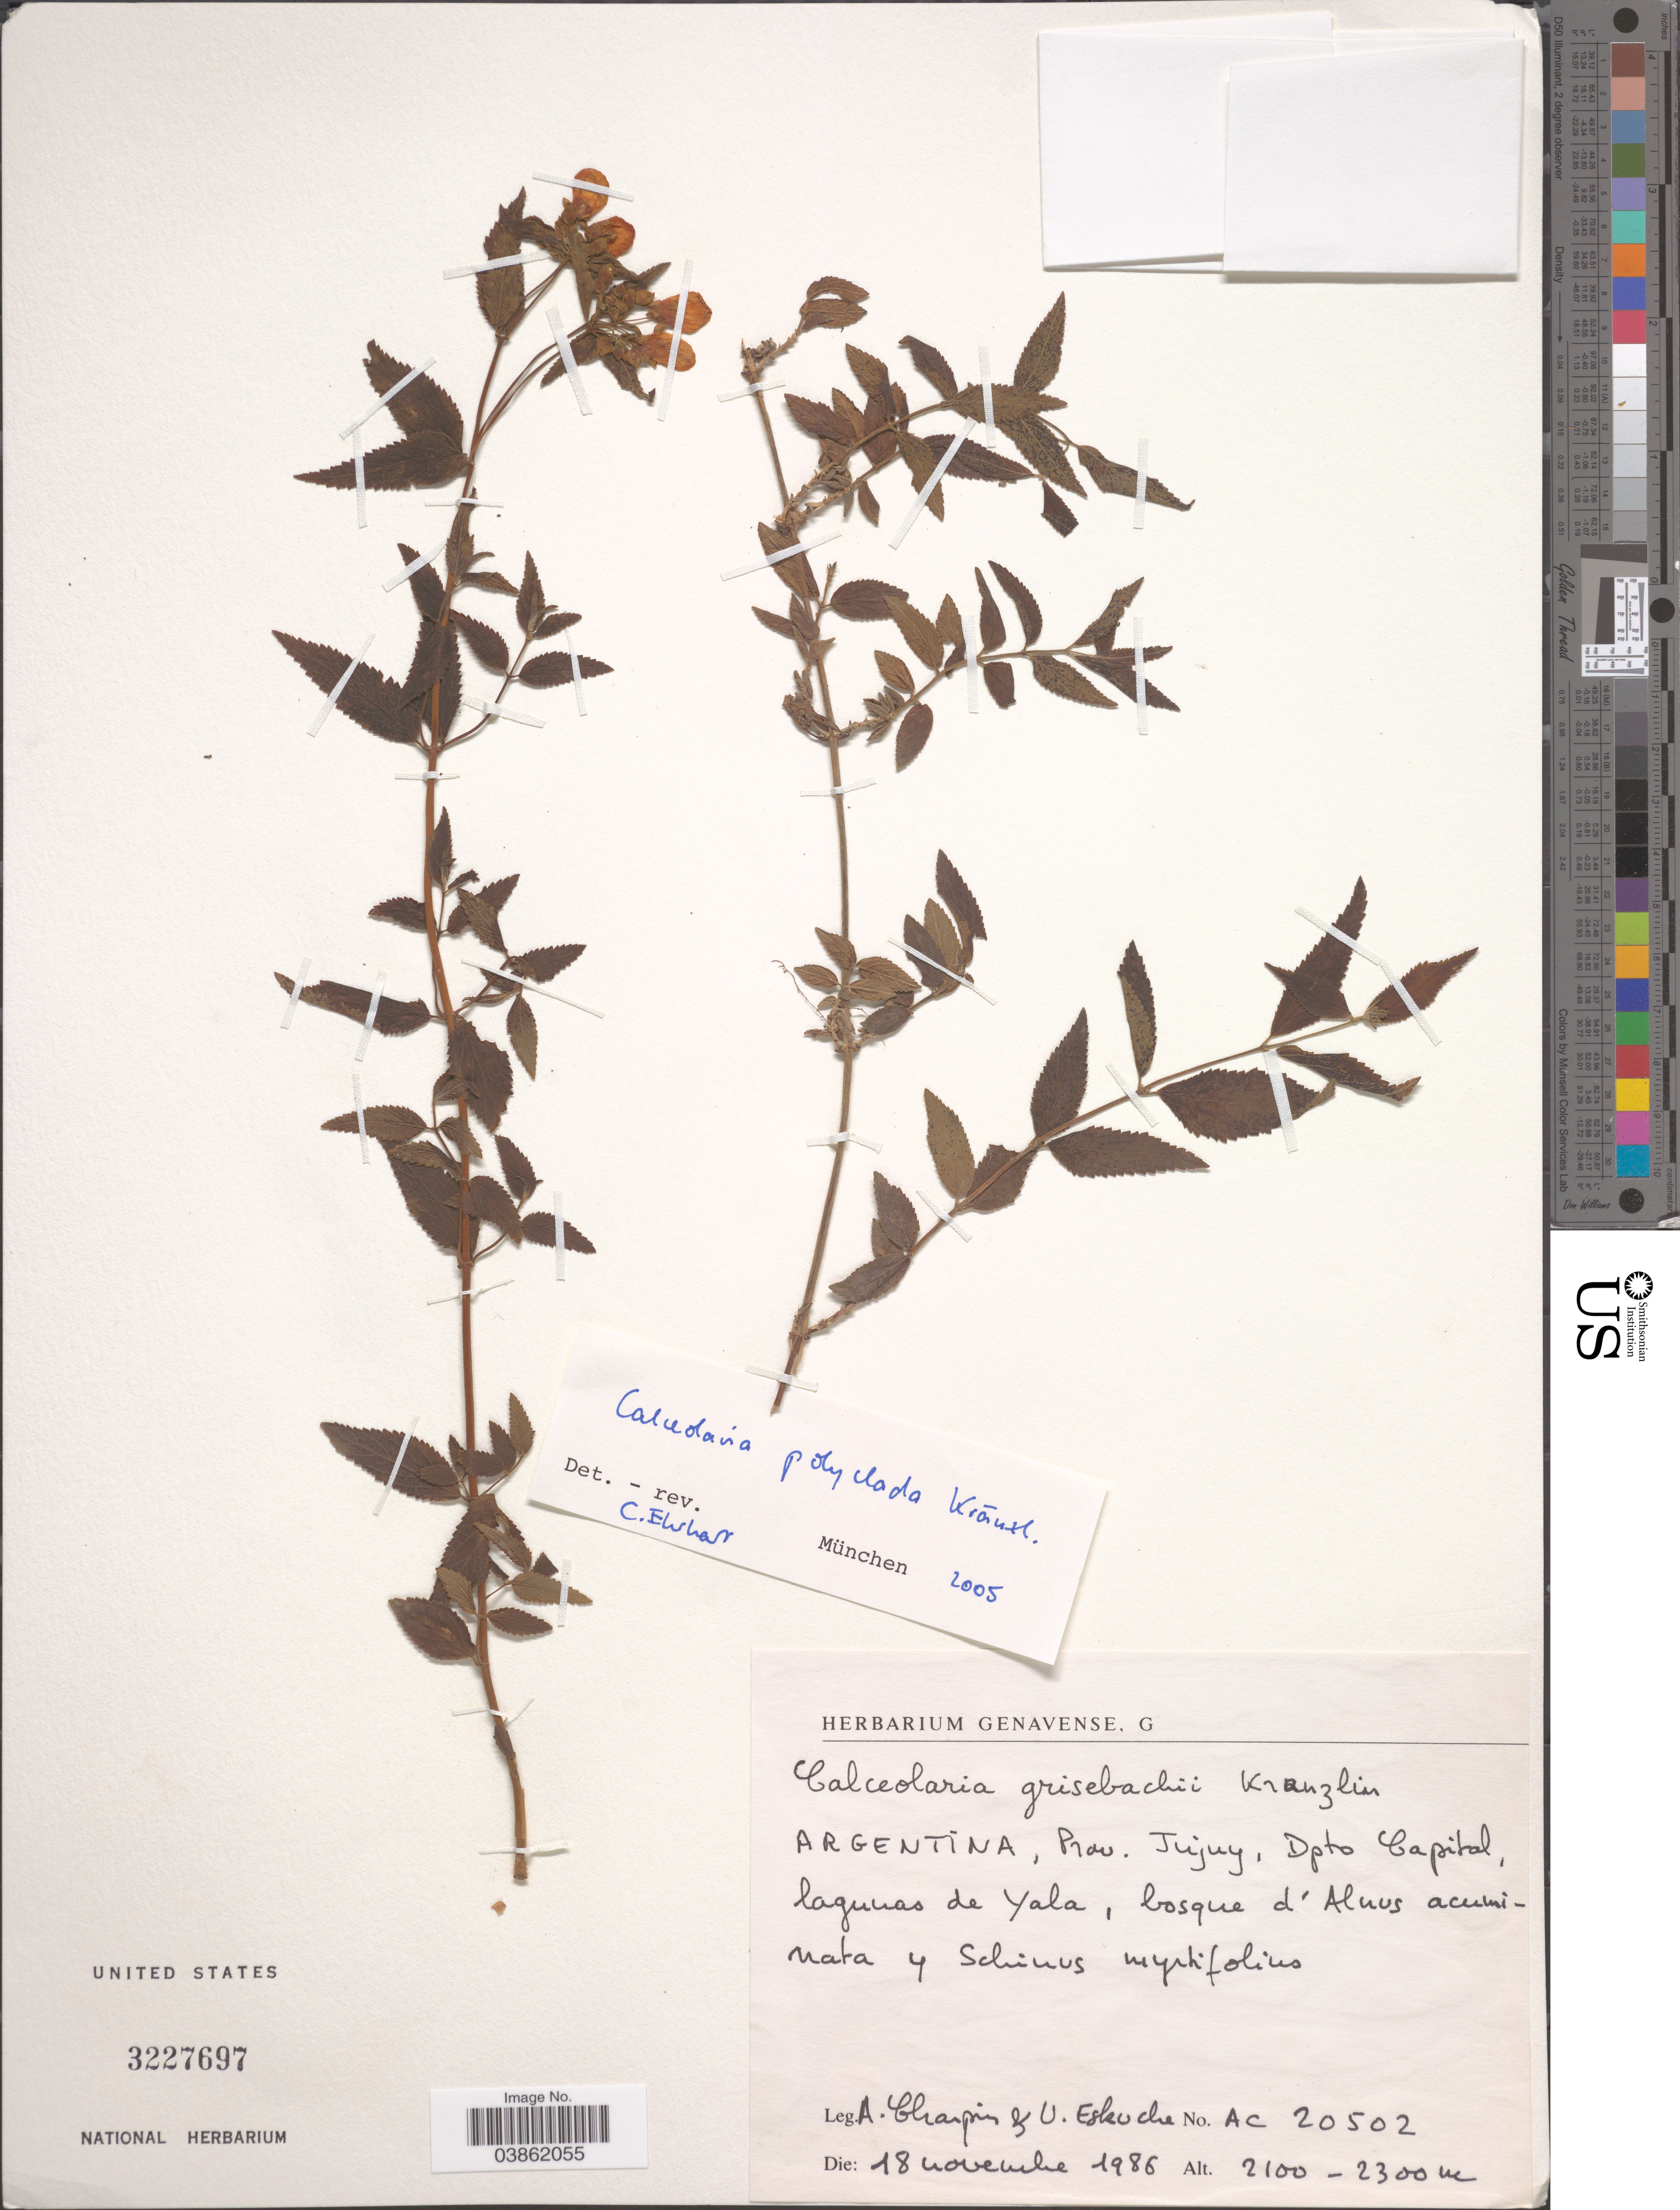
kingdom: Plantae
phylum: Tracheophyta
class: Magnoliopsida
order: Lamiales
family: Calceolariaceae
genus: Calceolaria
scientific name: Calceolaria polyclada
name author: Kraenzl.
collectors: A. Charpin & U. Eskuche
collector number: AC 20502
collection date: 1986-11-18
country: Argentina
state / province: Jujuy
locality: Dpto Capital, lagunas de Yala.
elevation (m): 2100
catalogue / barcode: US 3227697